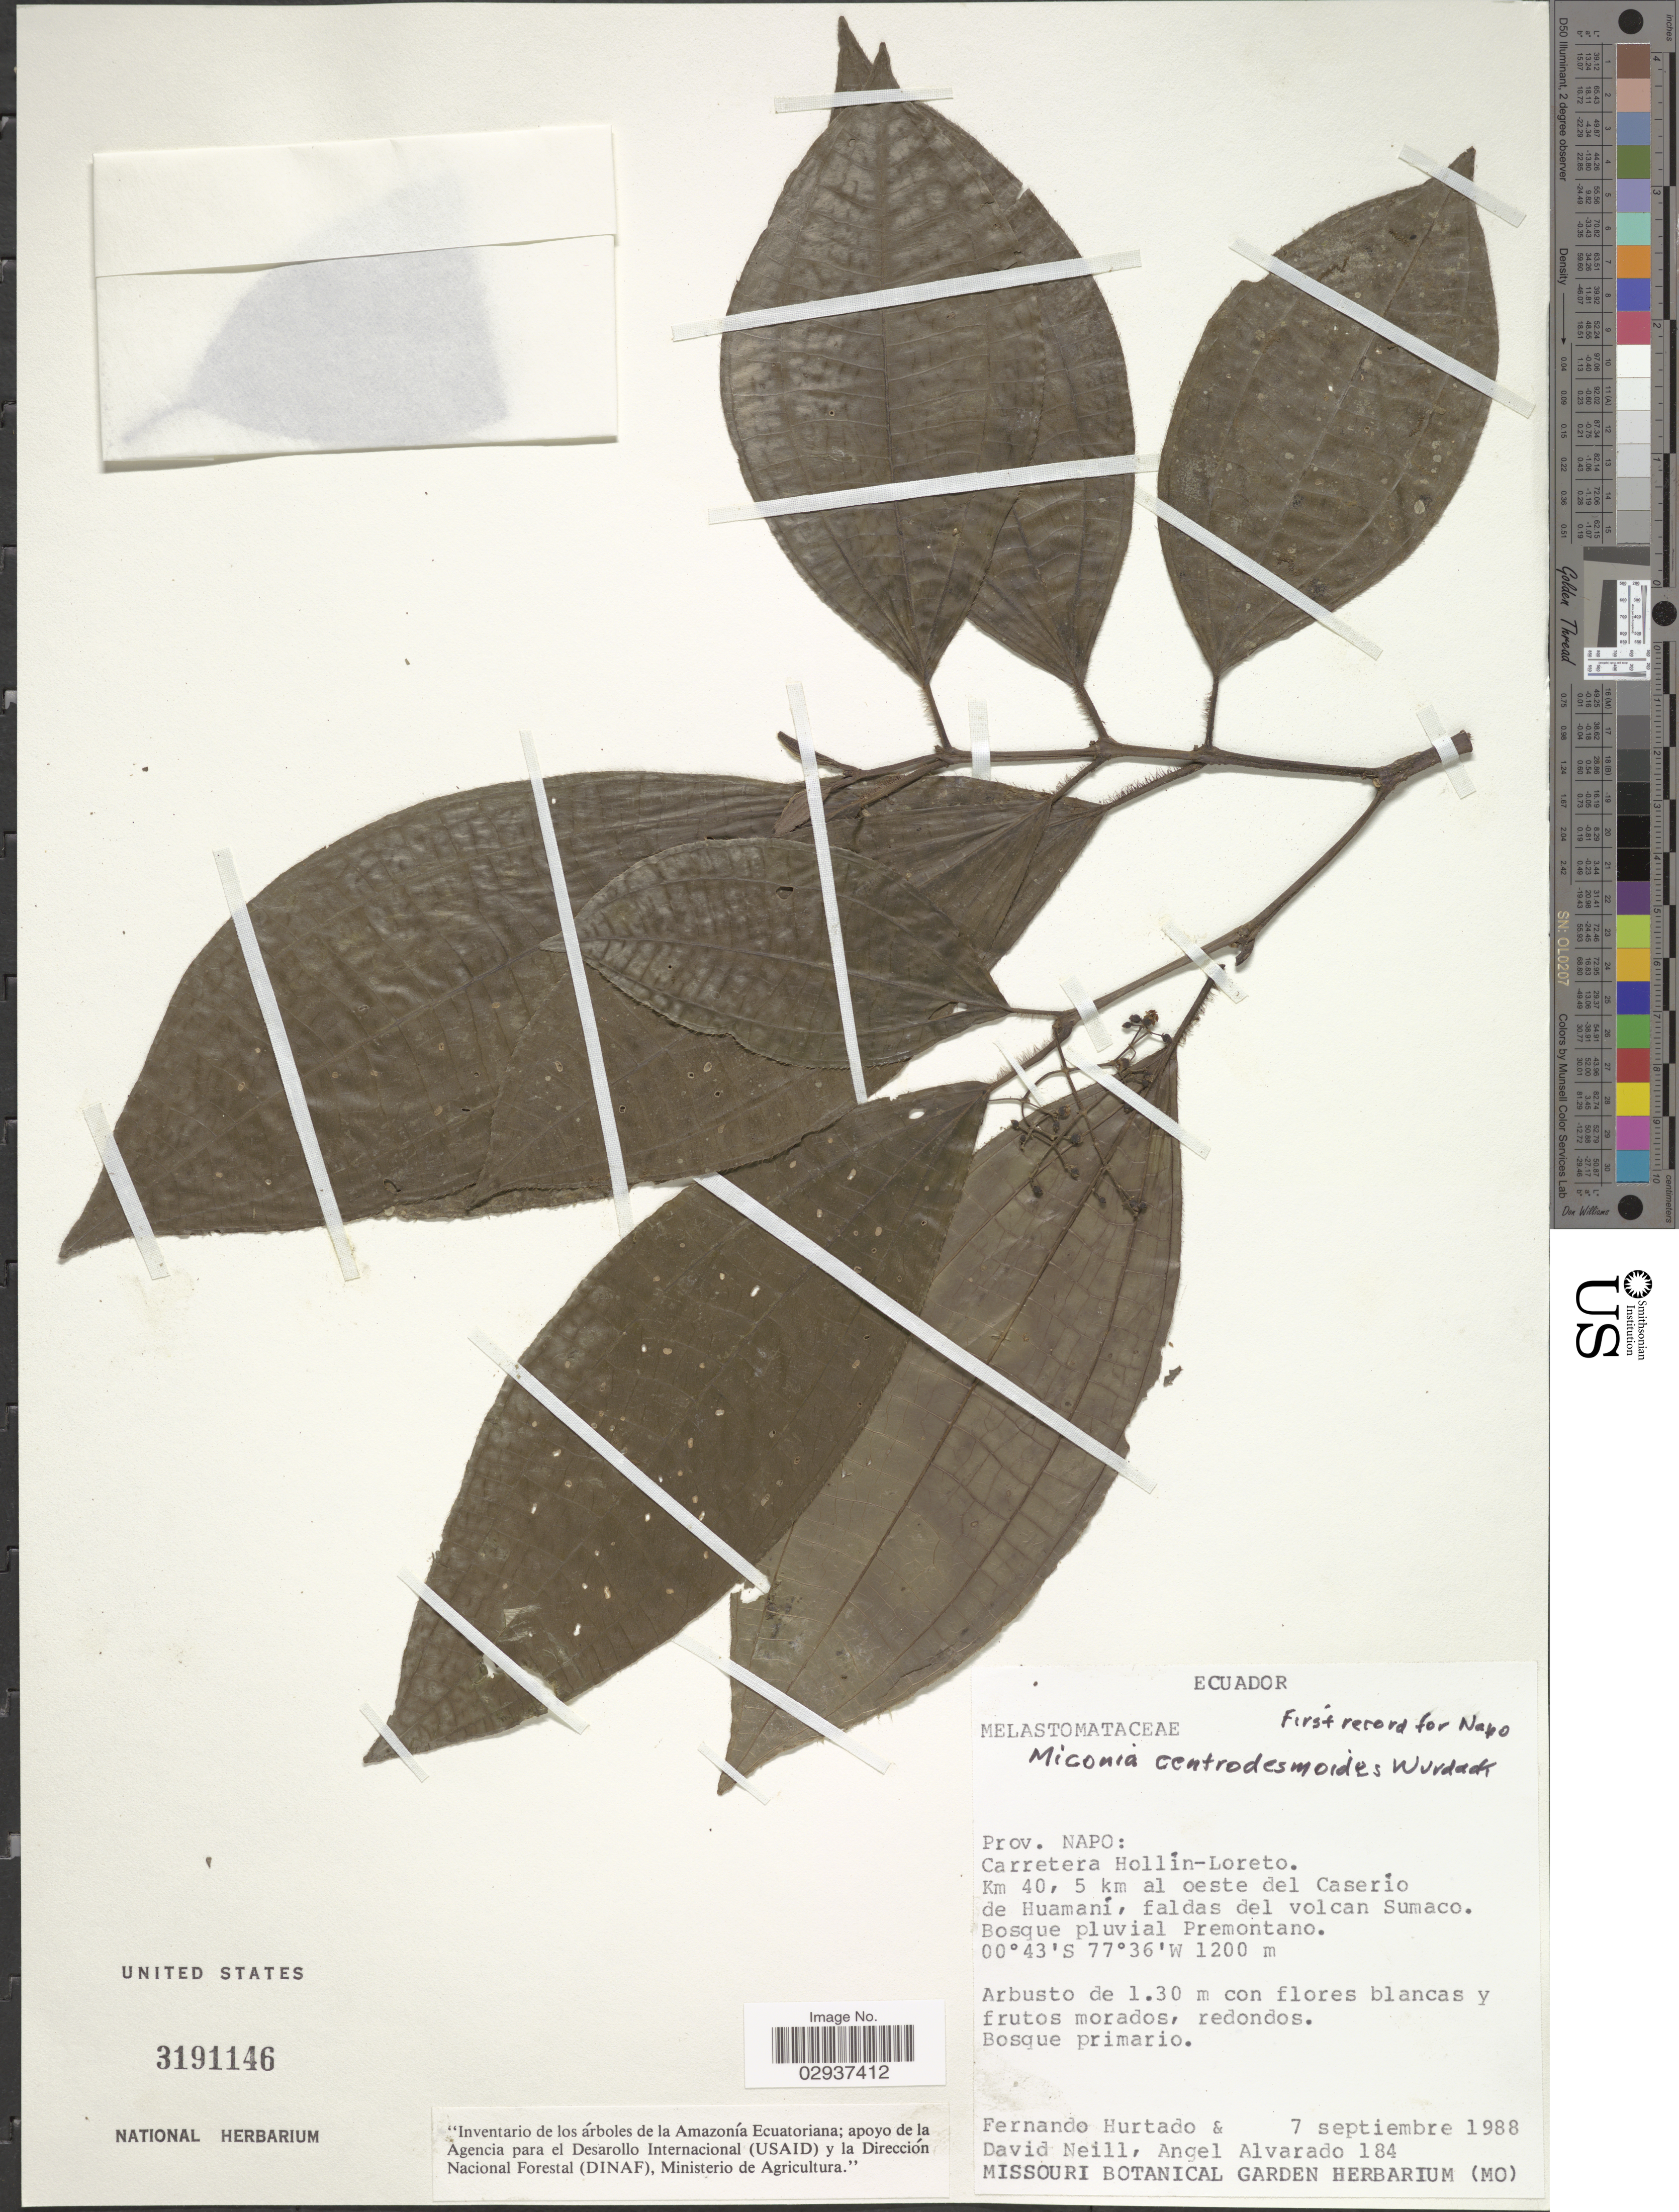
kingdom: Plantae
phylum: Tracheophyta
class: Magnoliopsida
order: Myrtales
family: Melastomataceae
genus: Miconia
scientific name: Miconia centrodesmoides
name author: Wurdack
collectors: F. Hurtado, D. Neill & A. Alvarado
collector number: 184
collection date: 1988-09-07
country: Ecuador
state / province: Napo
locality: Carretera Hollín-Loreto. Km 40, 5 km al oeste del Caserío de Huamaní, faldas del volcan Sumaco.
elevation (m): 1200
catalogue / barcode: US 3191146